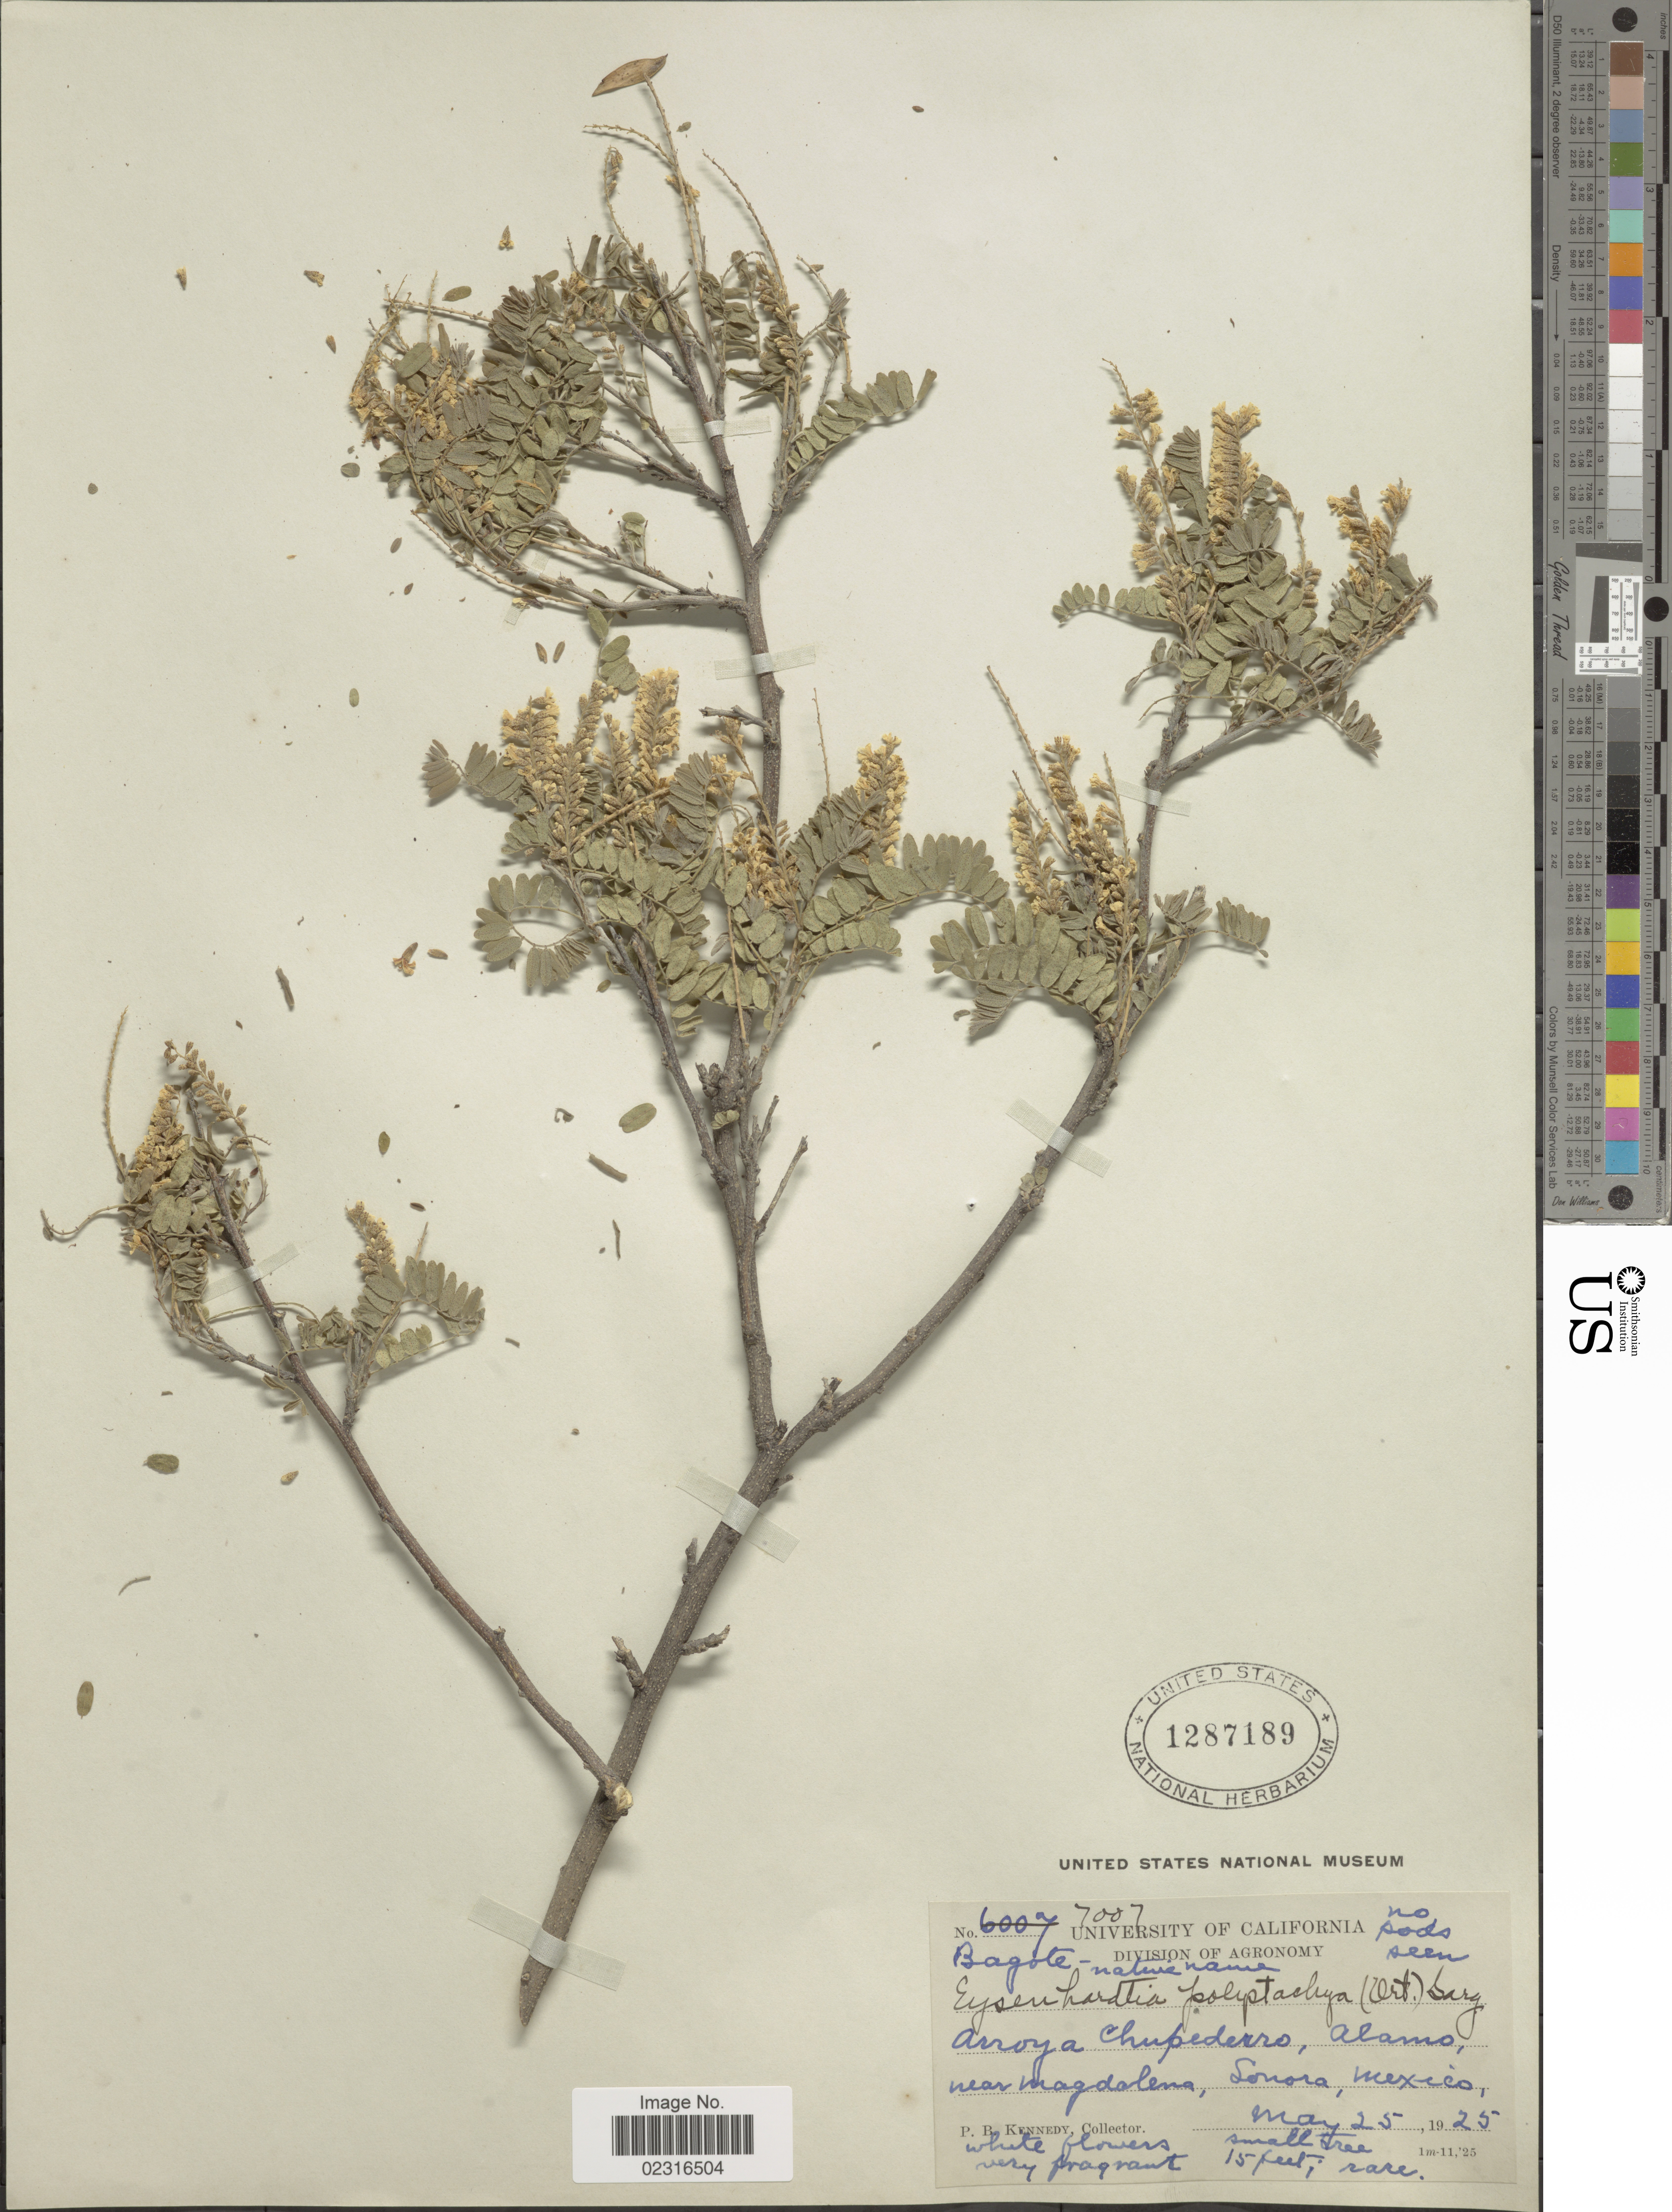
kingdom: Plantae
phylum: Tracheophyta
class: Magnoliopsida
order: Fabales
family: Fabaceae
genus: Eysenhardtia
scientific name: Eysenhardtia polystachya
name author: (Ortega) Sarg.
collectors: P. B. Kennedy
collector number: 7007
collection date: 1925-05-25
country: Mexico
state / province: Sonora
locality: Arroya chupederro, Alamo, near Magdalena.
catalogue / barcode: US 1287189